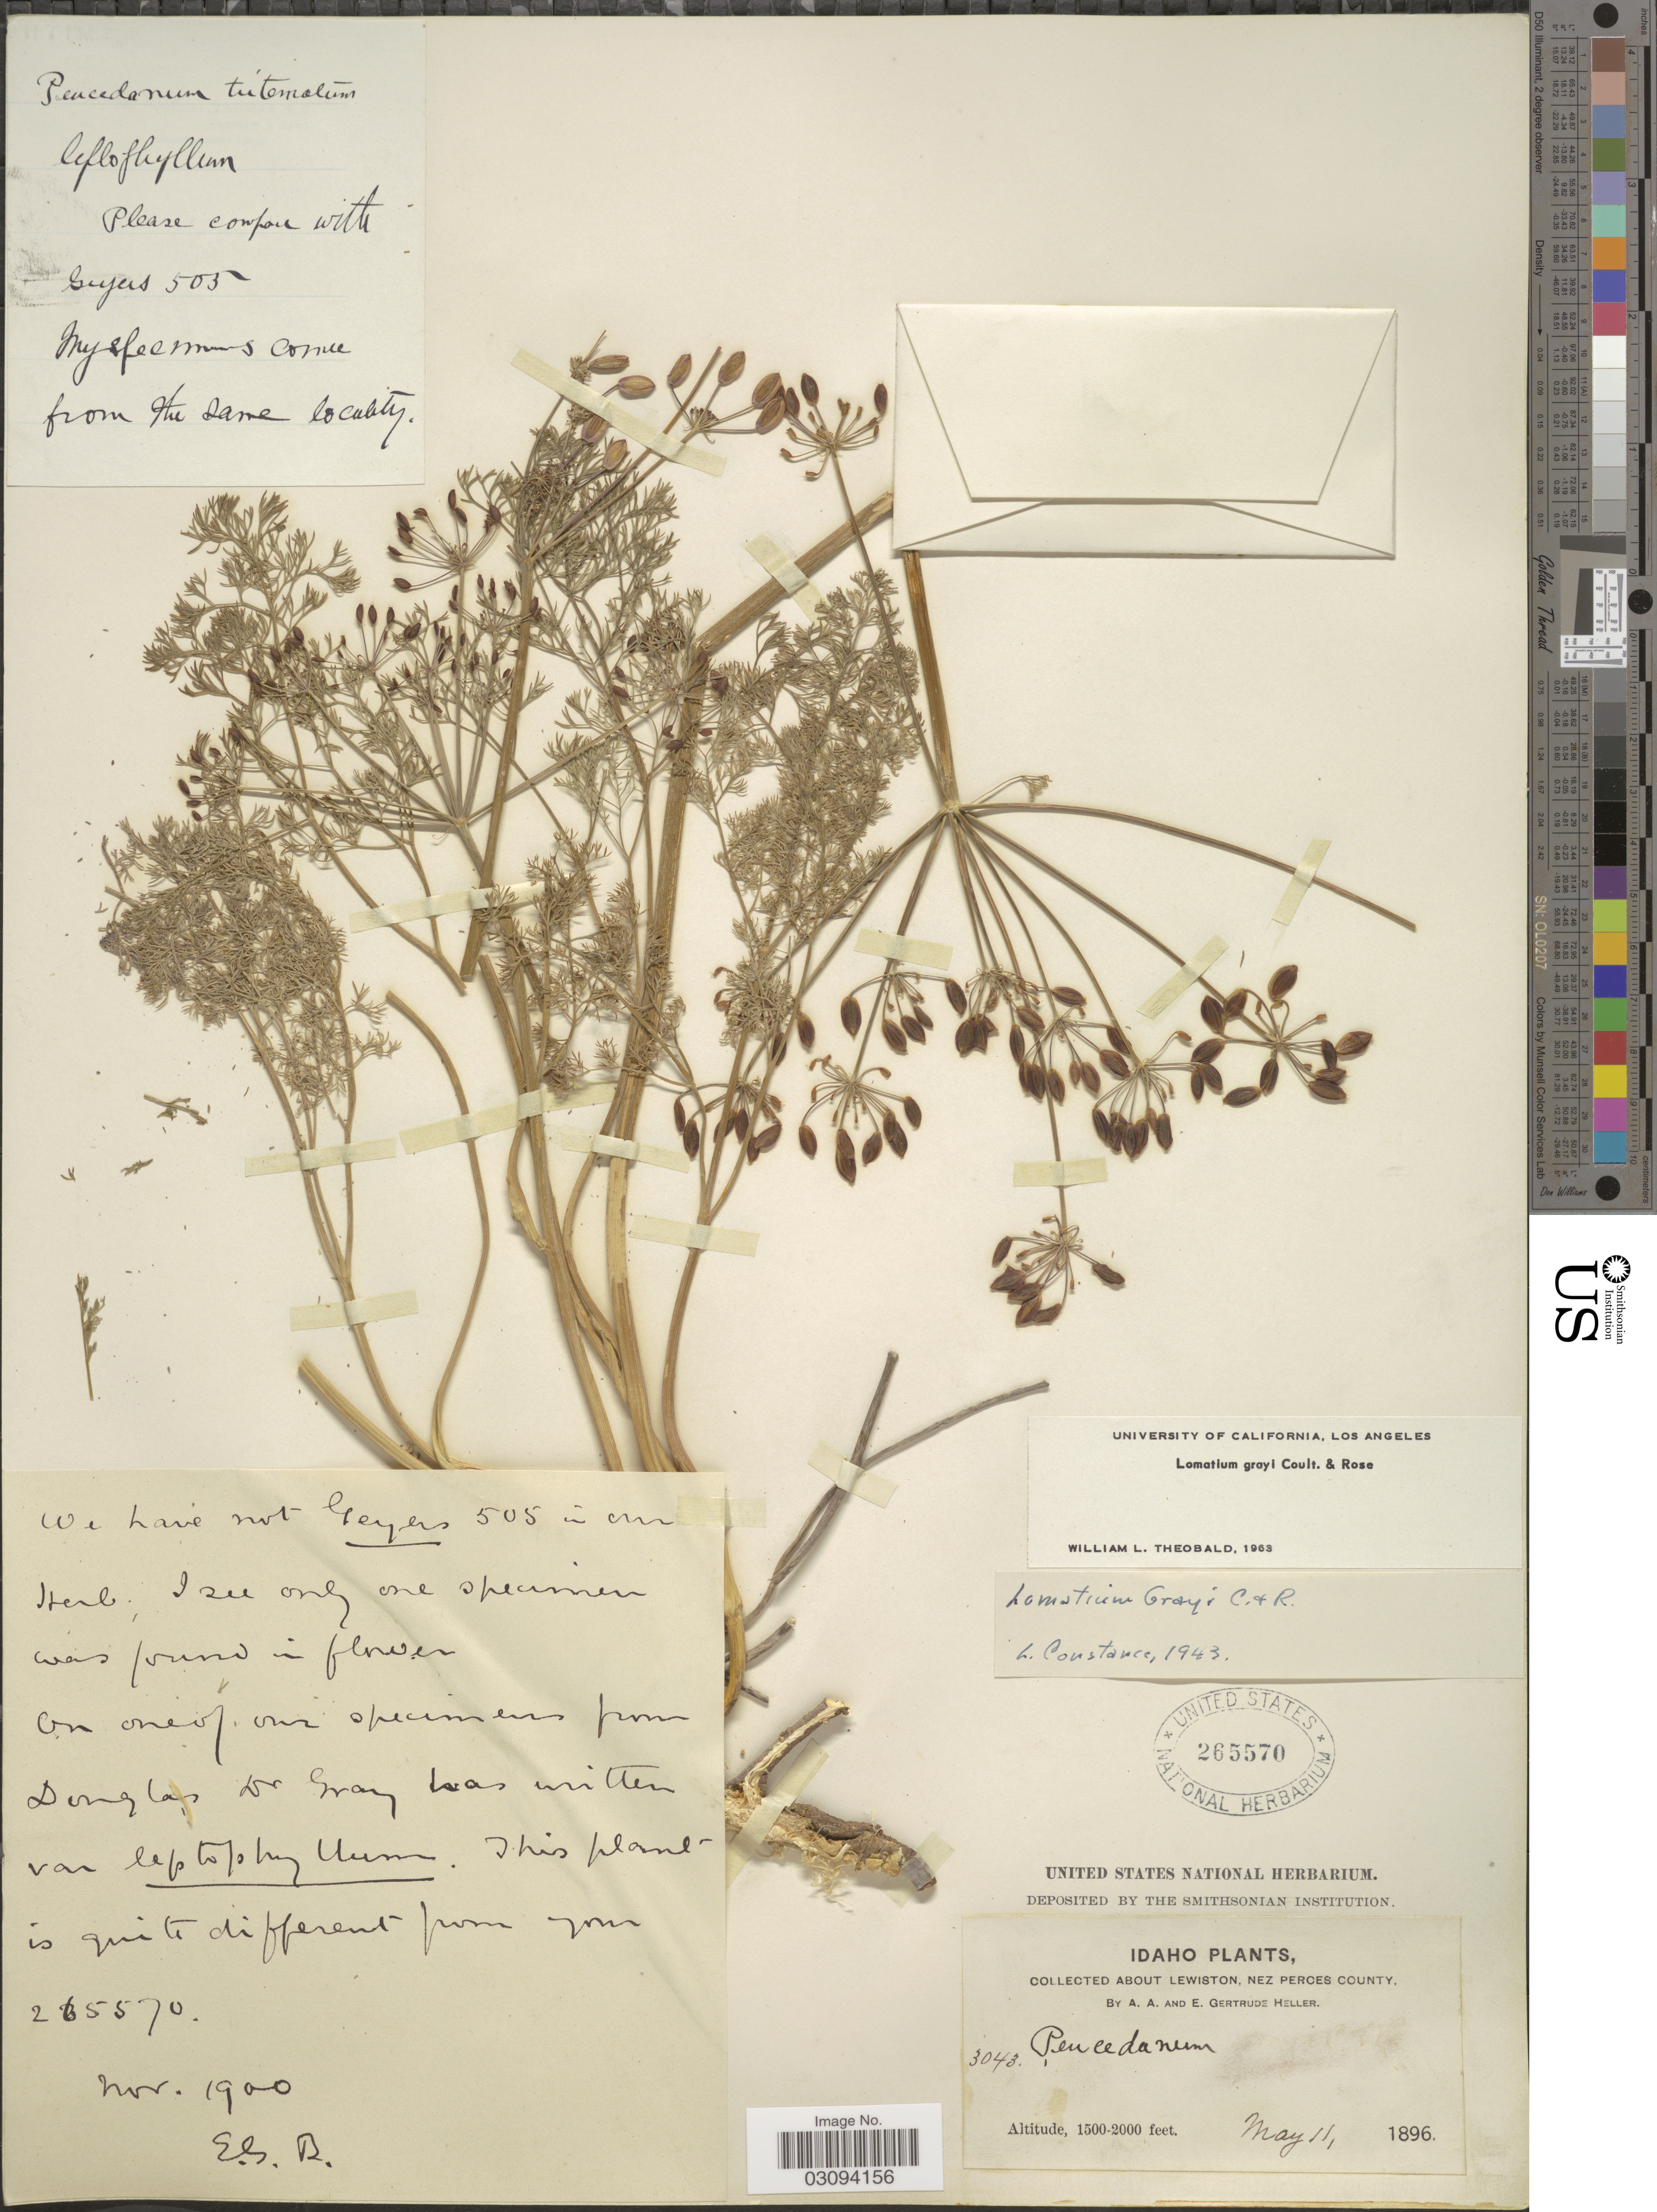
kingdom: Plantae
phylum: Tracheophyta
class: Magnoliopsida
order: Apiales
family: Apiaceae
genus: Lomatium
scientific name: Lomatium grayi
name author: (J.M. Coult. & Rose) J.M. Coult. & Rose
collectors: A. A. Heller & E. G. Heller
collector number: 3043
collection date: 1896-05-11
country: United States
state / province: Idaho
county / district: Nez Perce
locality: About Lewiston.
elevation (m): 457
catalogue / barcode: US 265570